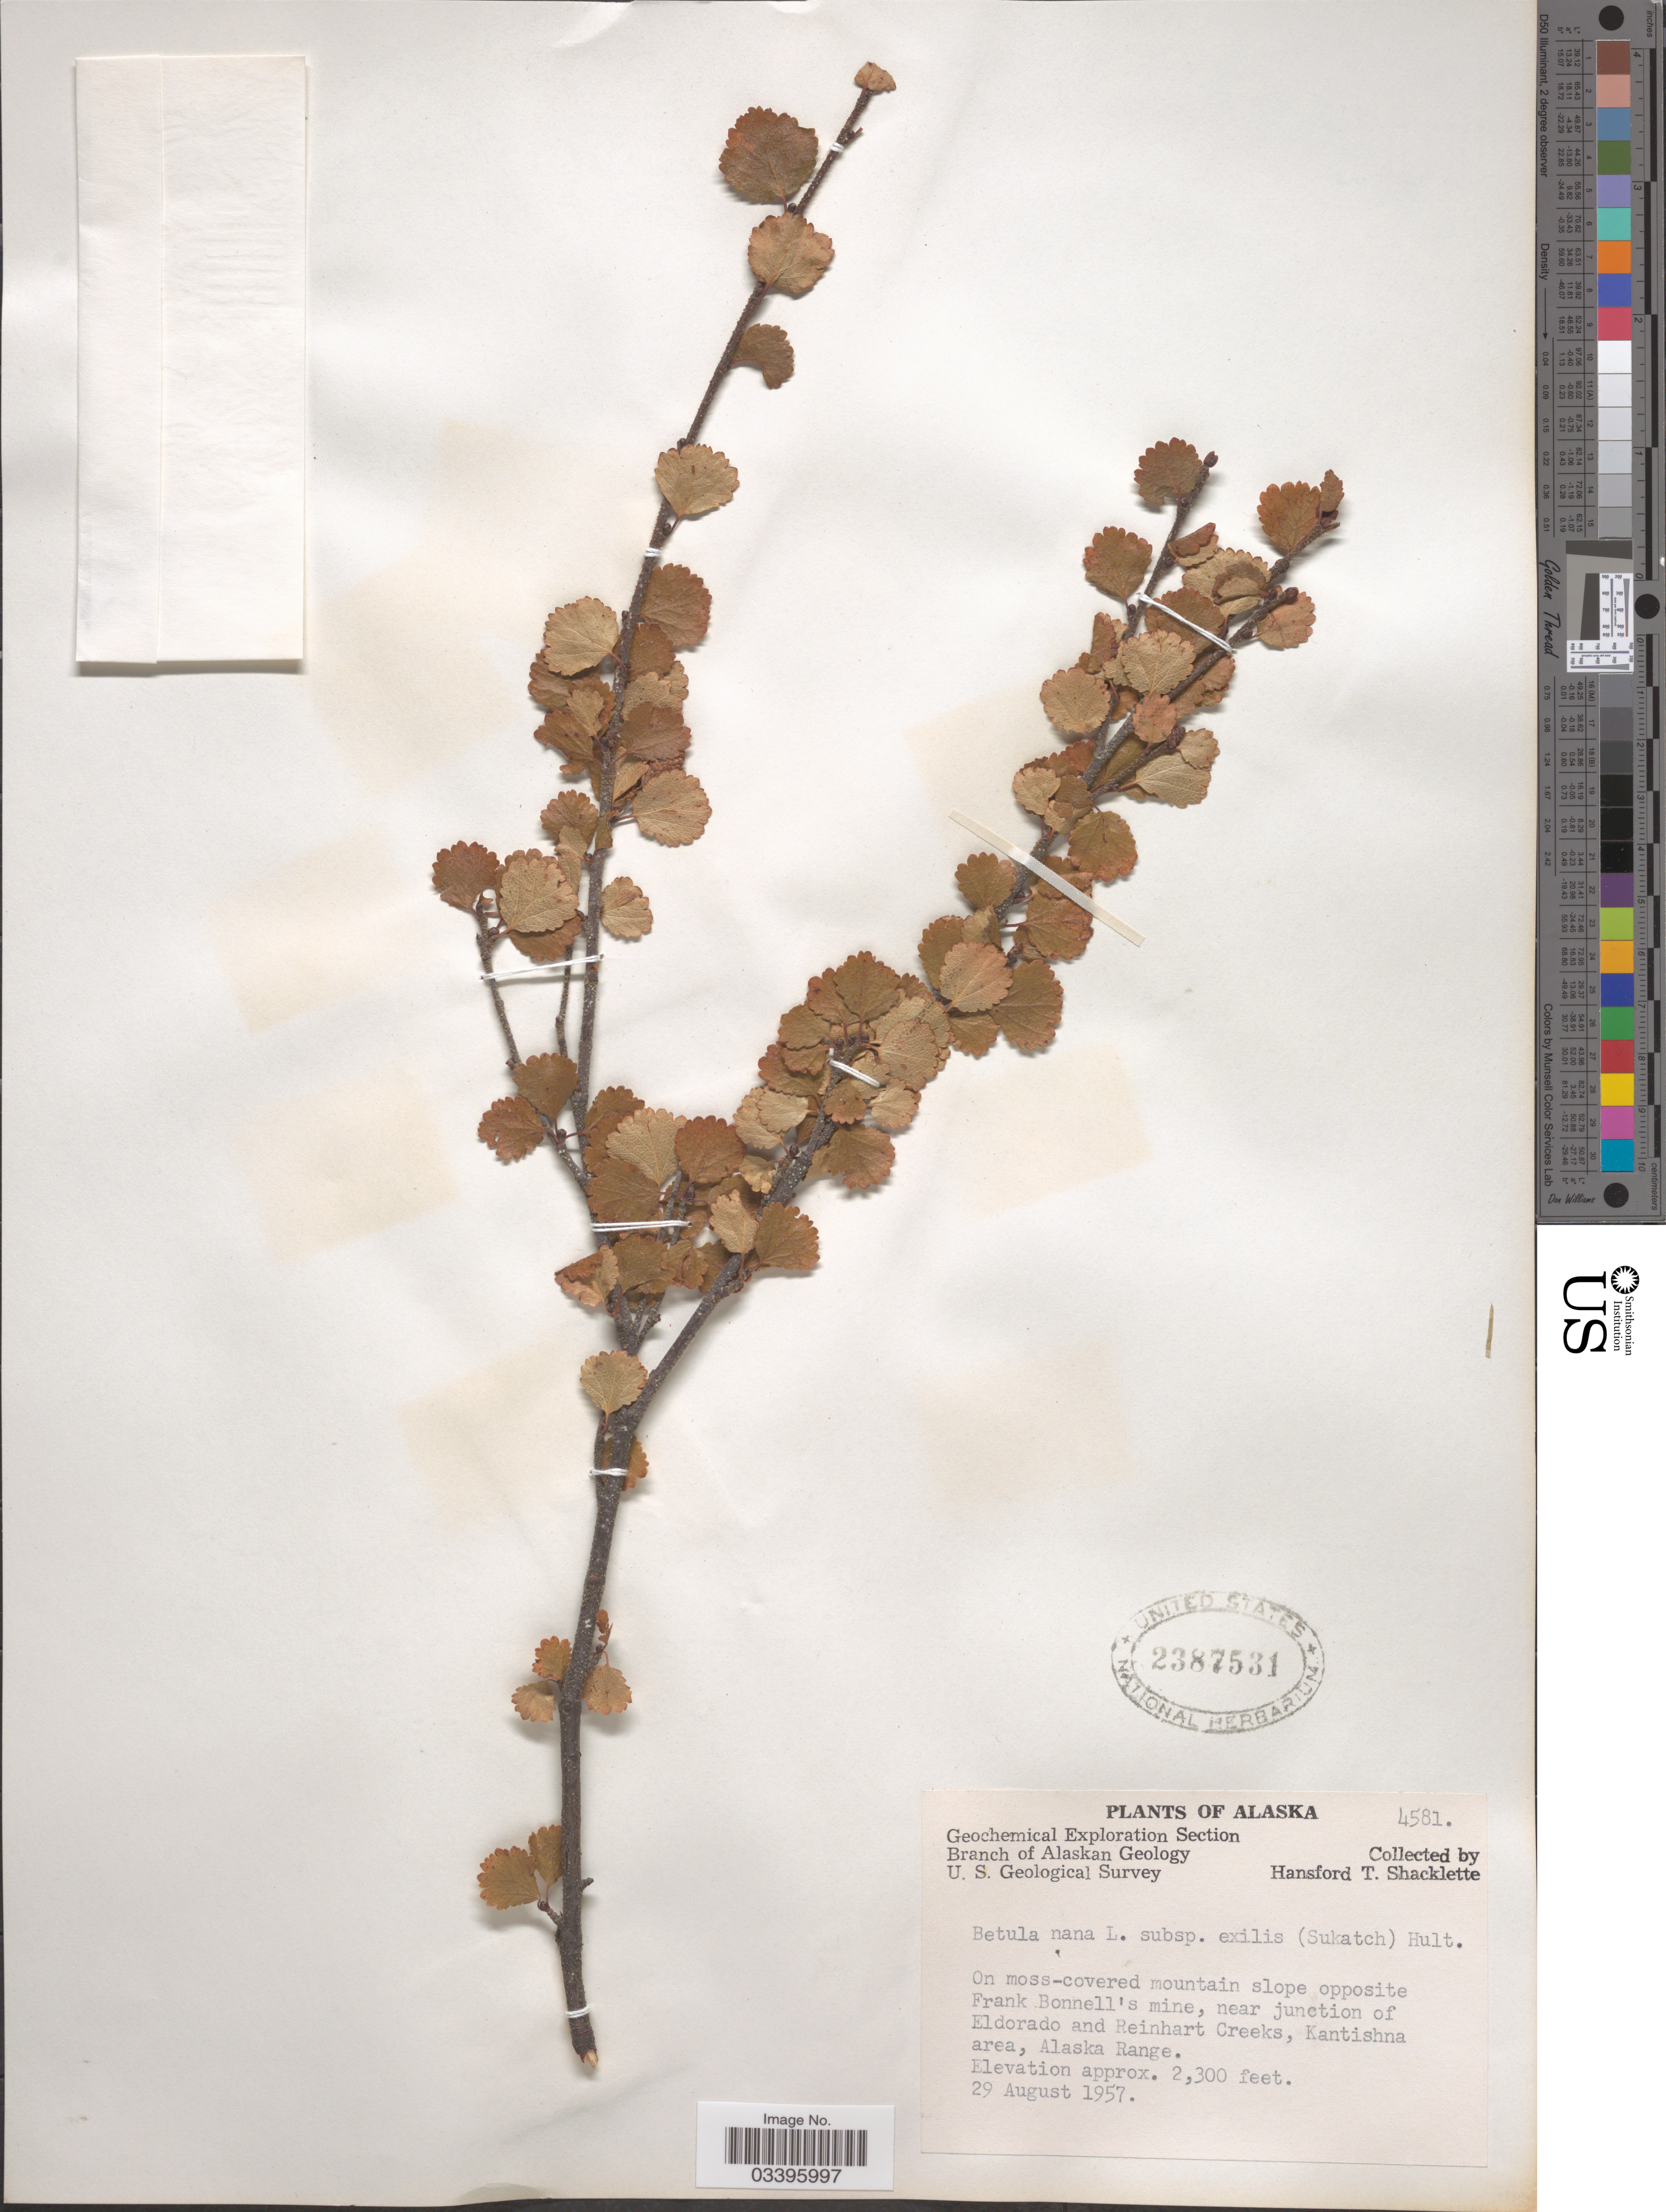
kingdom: Plantae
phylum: Tracheophyta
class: Magnoliopsida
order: Fagales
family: Betulaceae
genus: Betula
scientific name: Betula nana subsp. exilis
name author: L.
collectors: H. Shacklette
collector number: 4581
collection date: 1957-08-29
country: United States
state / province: Alaska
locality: On moss-covered mountain slope opposite Frank Bonnell's mine, near junction of Eldorado and Reinhart Creeks, Kantishna area, Alaska Range.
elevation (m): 701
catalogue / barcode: US 2387531